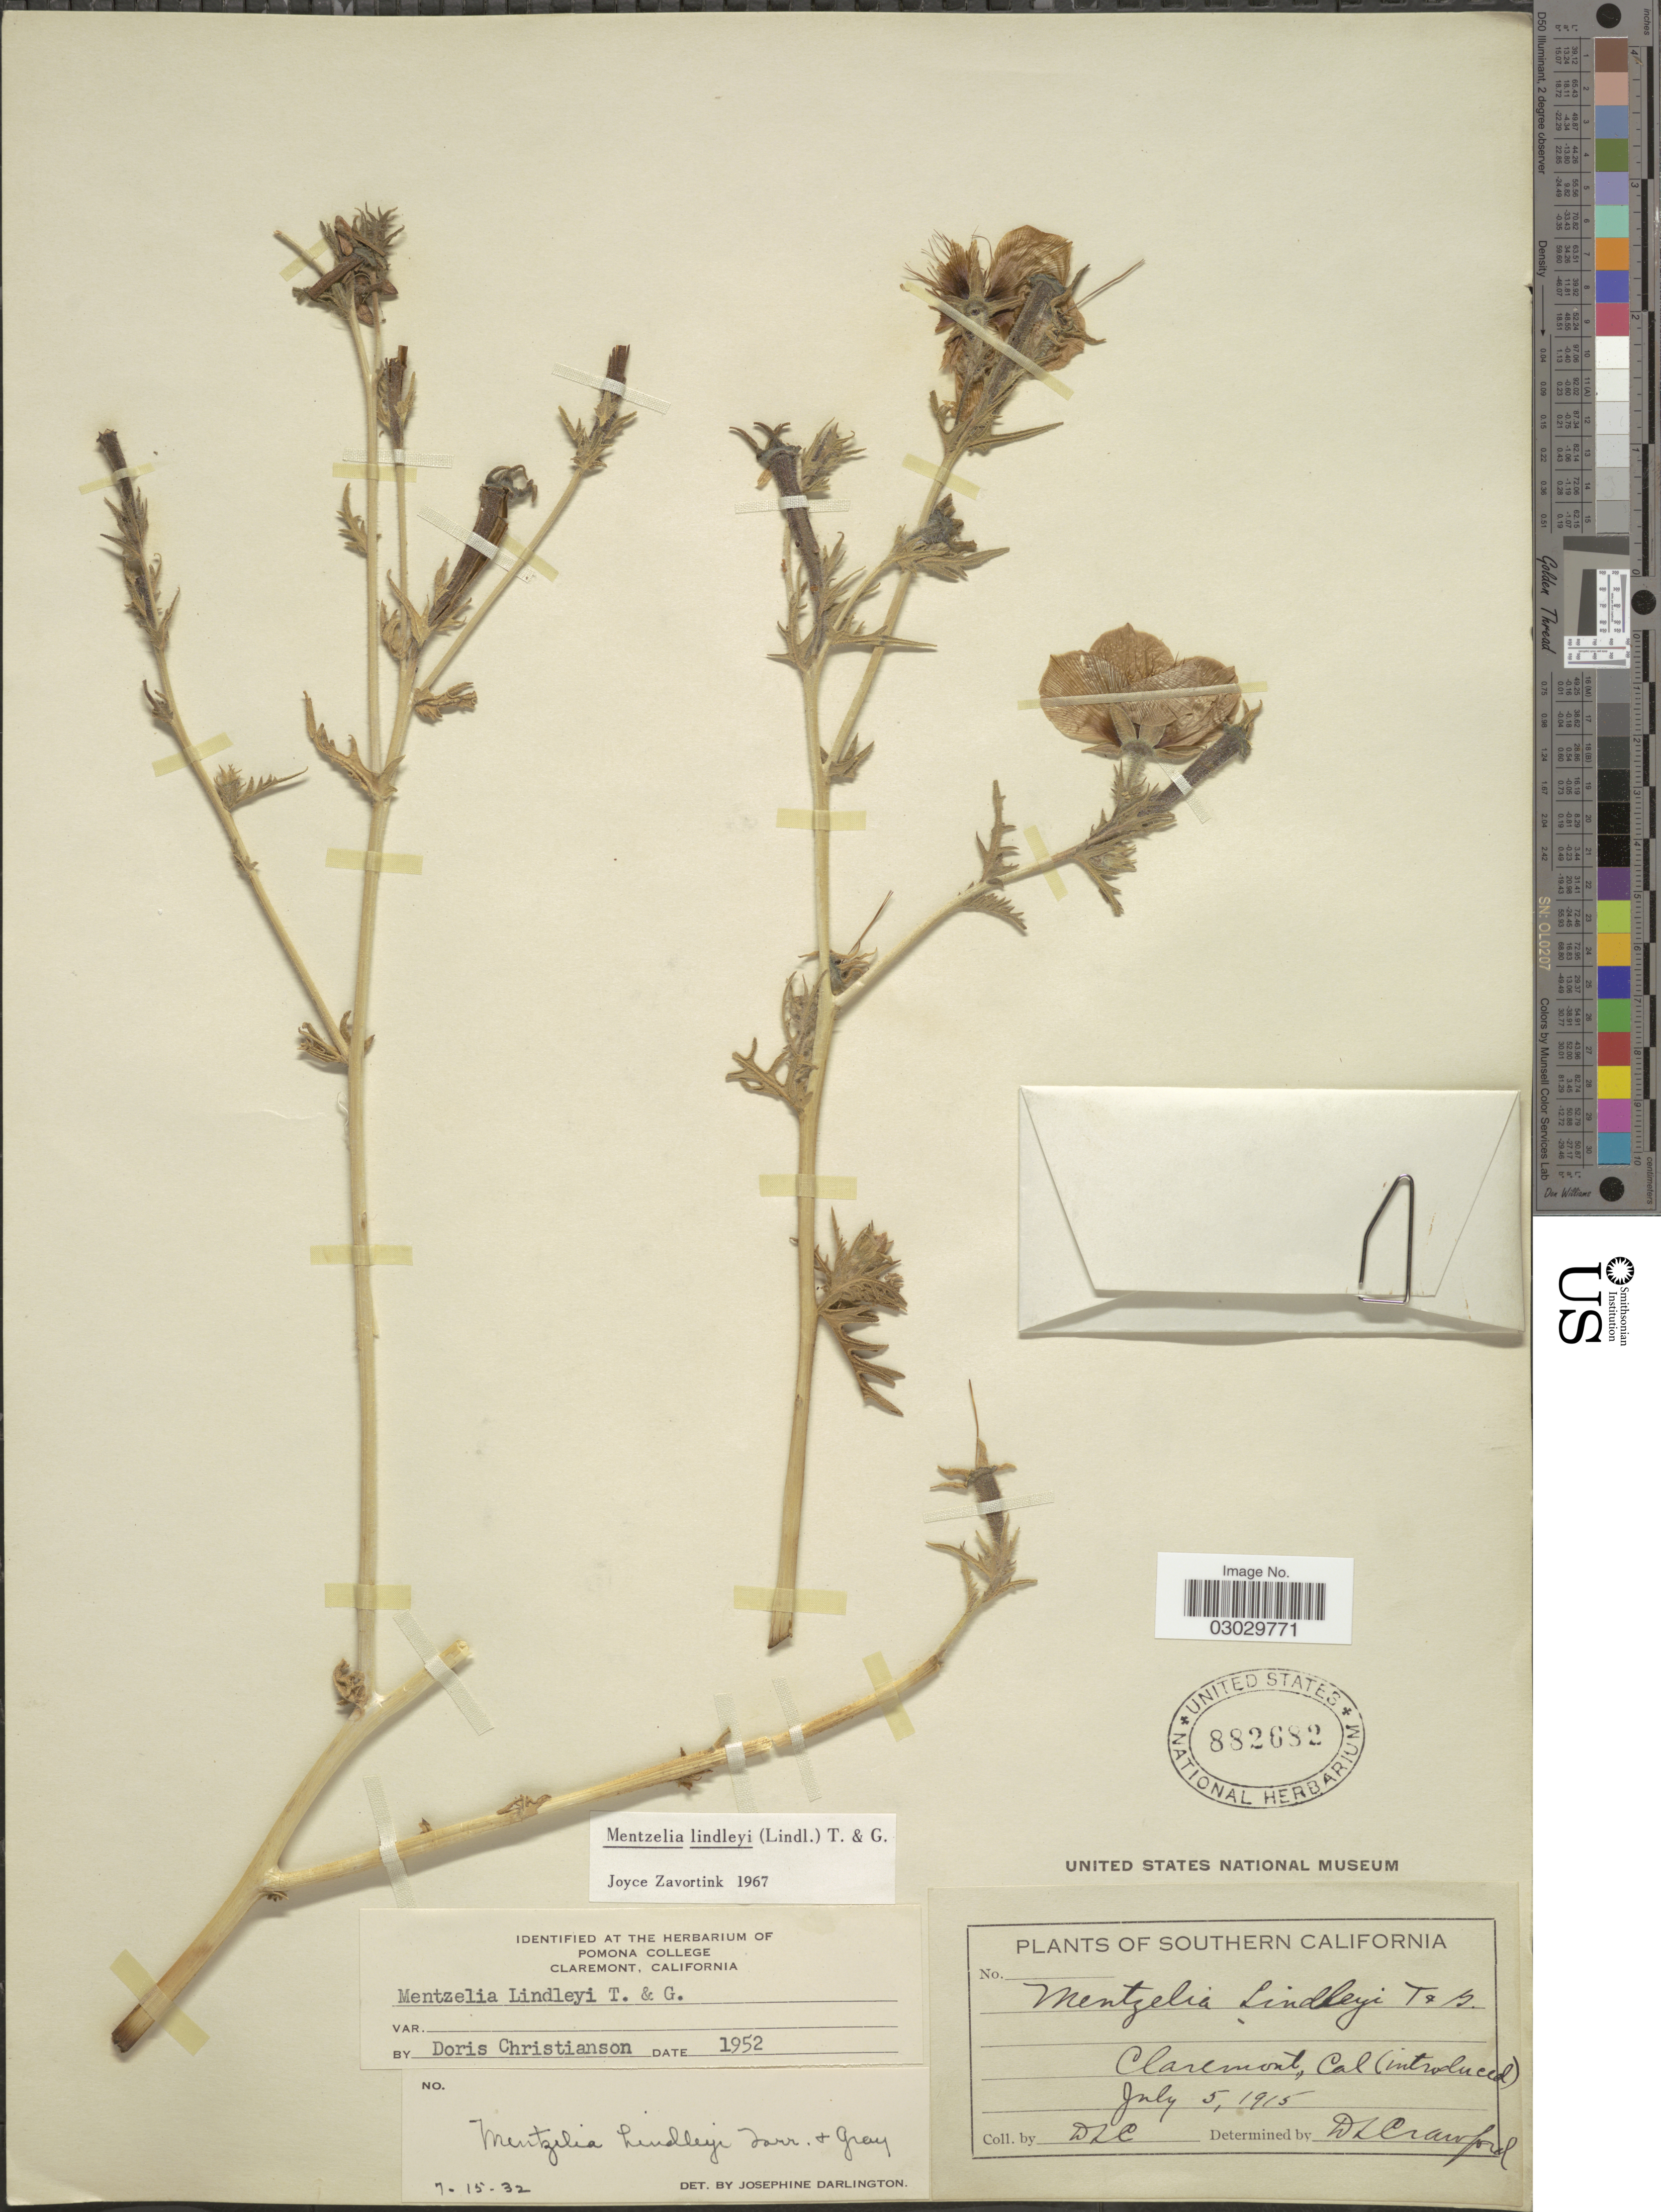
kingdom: Plantae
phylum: Tracheophyta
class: Magnoliopsida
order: Cornales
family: Loasaceae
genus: Mentzelia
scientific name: Mentzelia lindleyi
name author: Torr. & A. Gray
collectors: D. L. C.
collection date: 1915-07-05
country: United States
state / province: California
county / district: Los Angeles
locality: Southern California. Claremont.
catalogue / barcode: US 882682